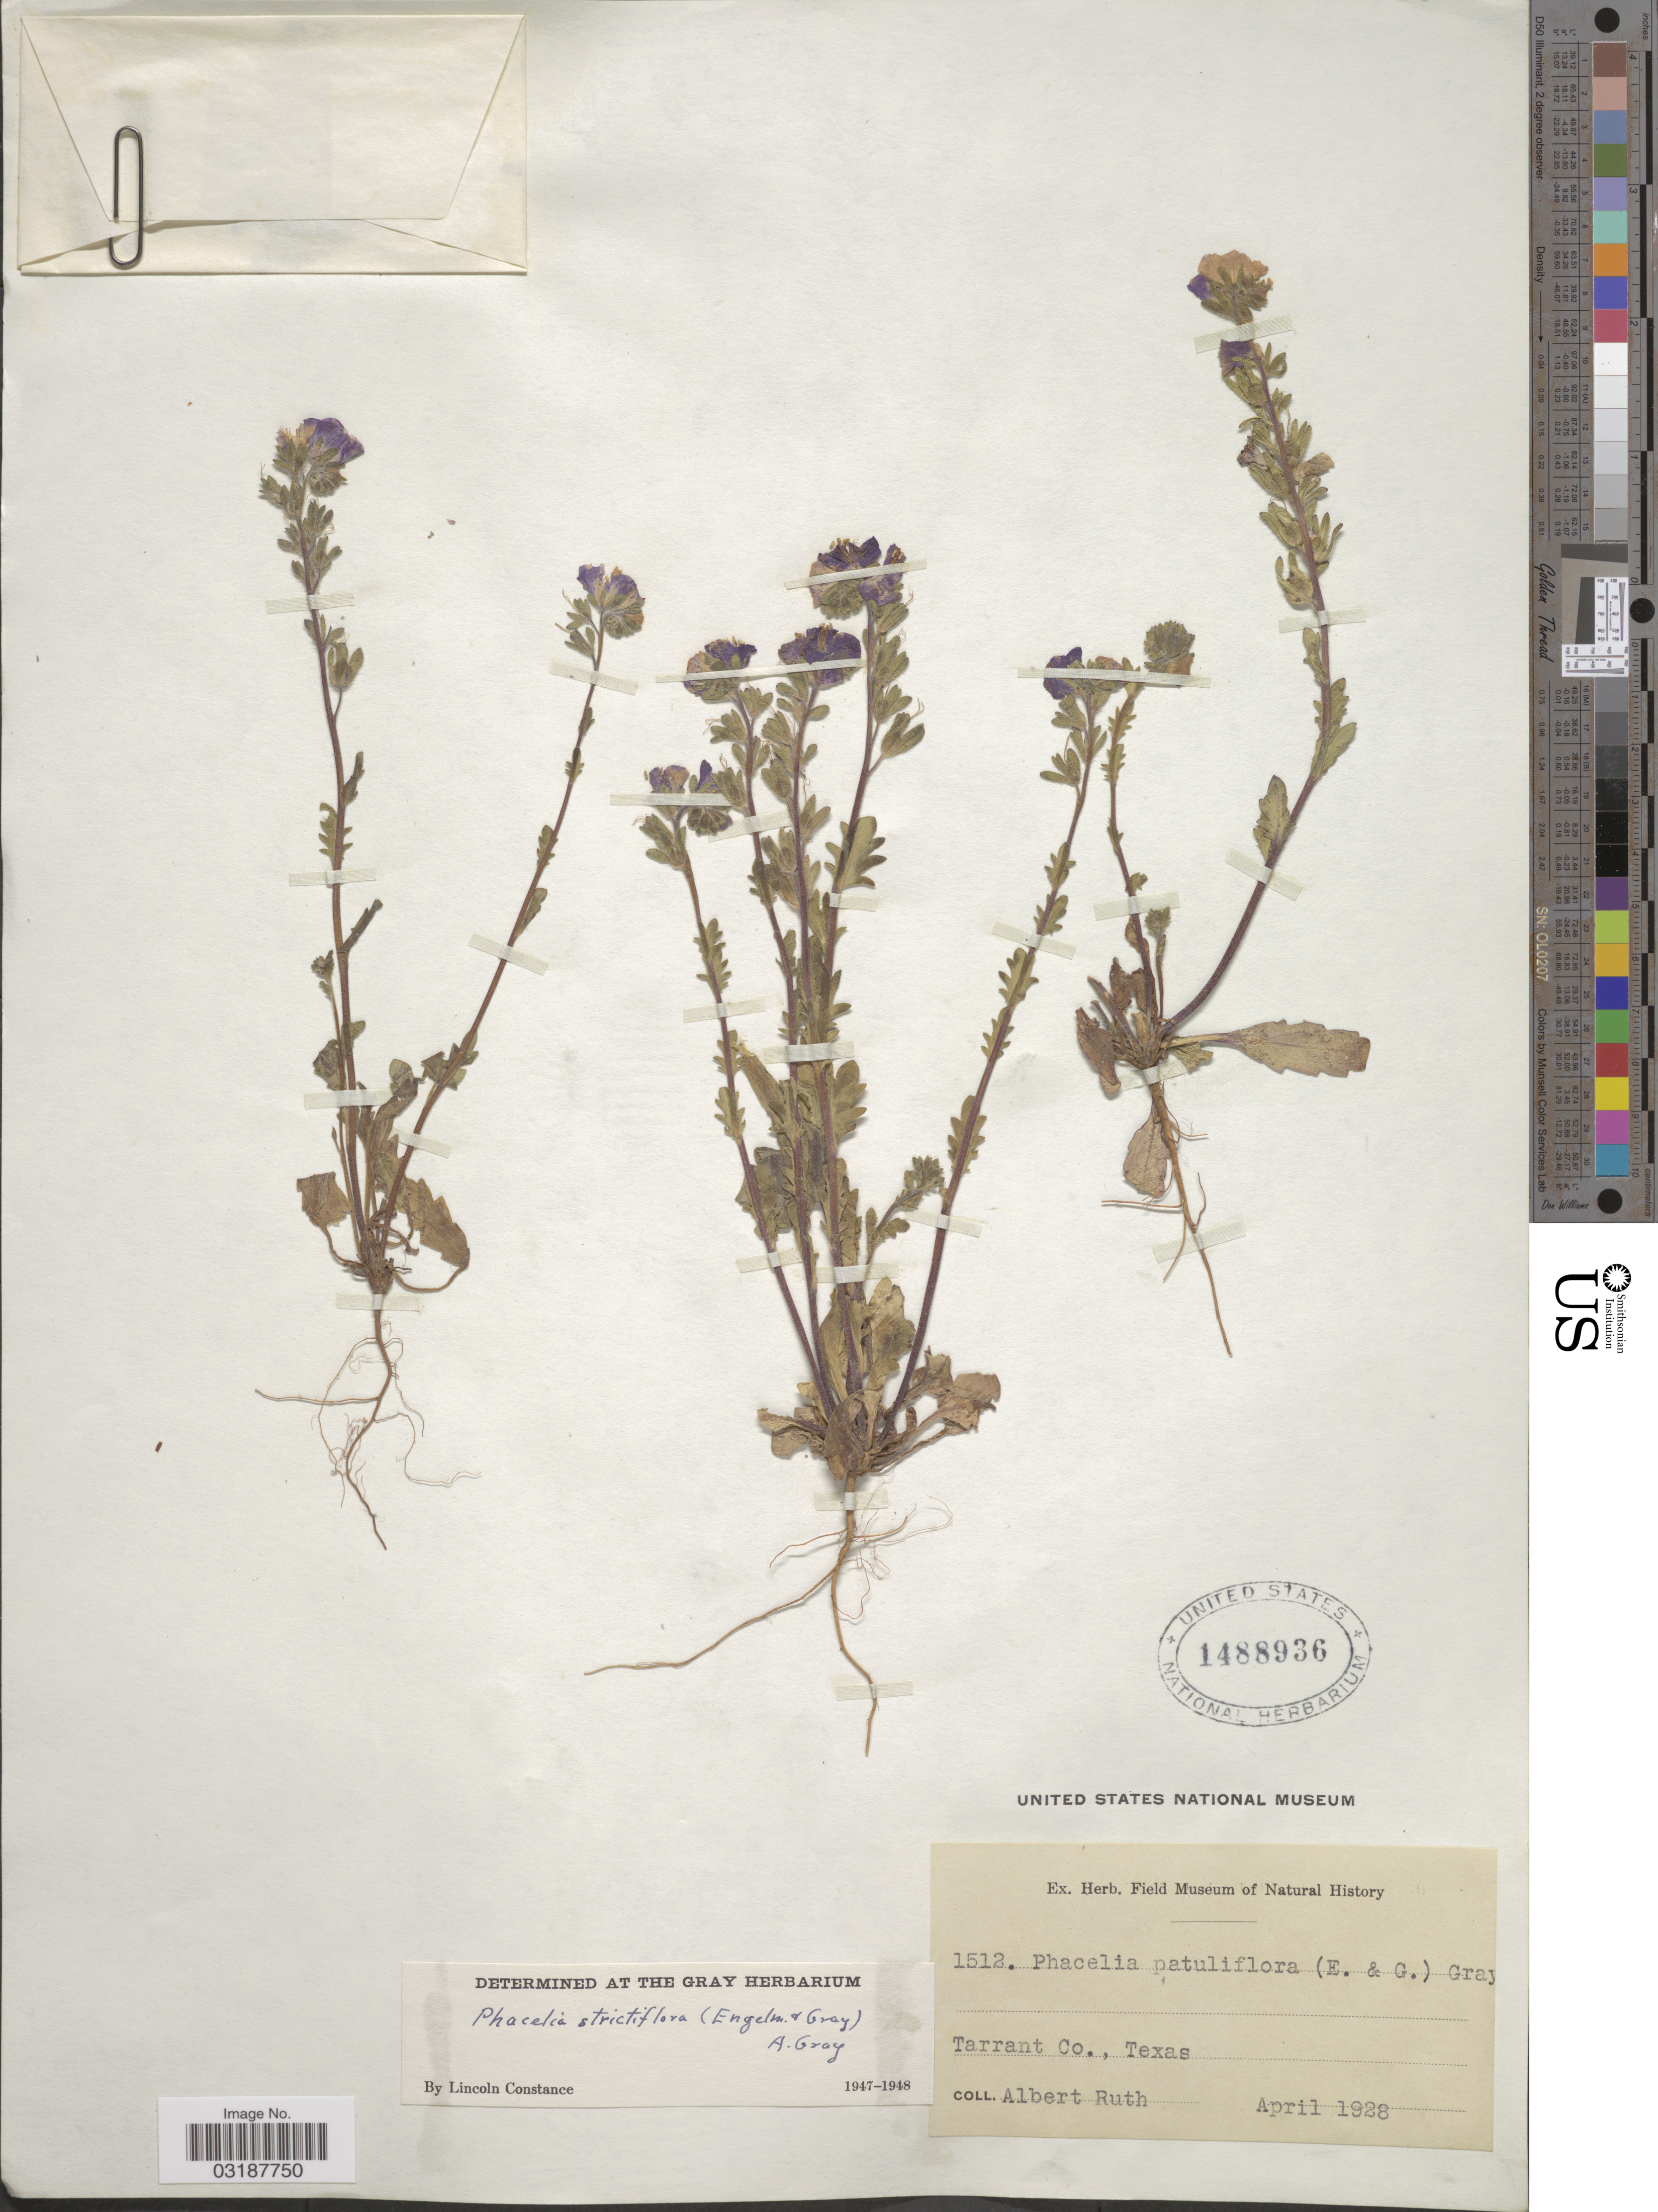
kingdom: Plantae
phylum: Tracheophyta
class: Magnoliopsida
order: Boraginales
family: Hydrophyllaceae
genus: Phacelia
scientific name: Phacelia strictiflora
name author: (Engelm. & A. Gray) A. Gray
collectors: A. Ruth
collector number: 1512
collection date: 1928-04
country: United States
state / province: Texas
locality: Tarrant Co., Texas.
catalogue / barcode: US 1488936